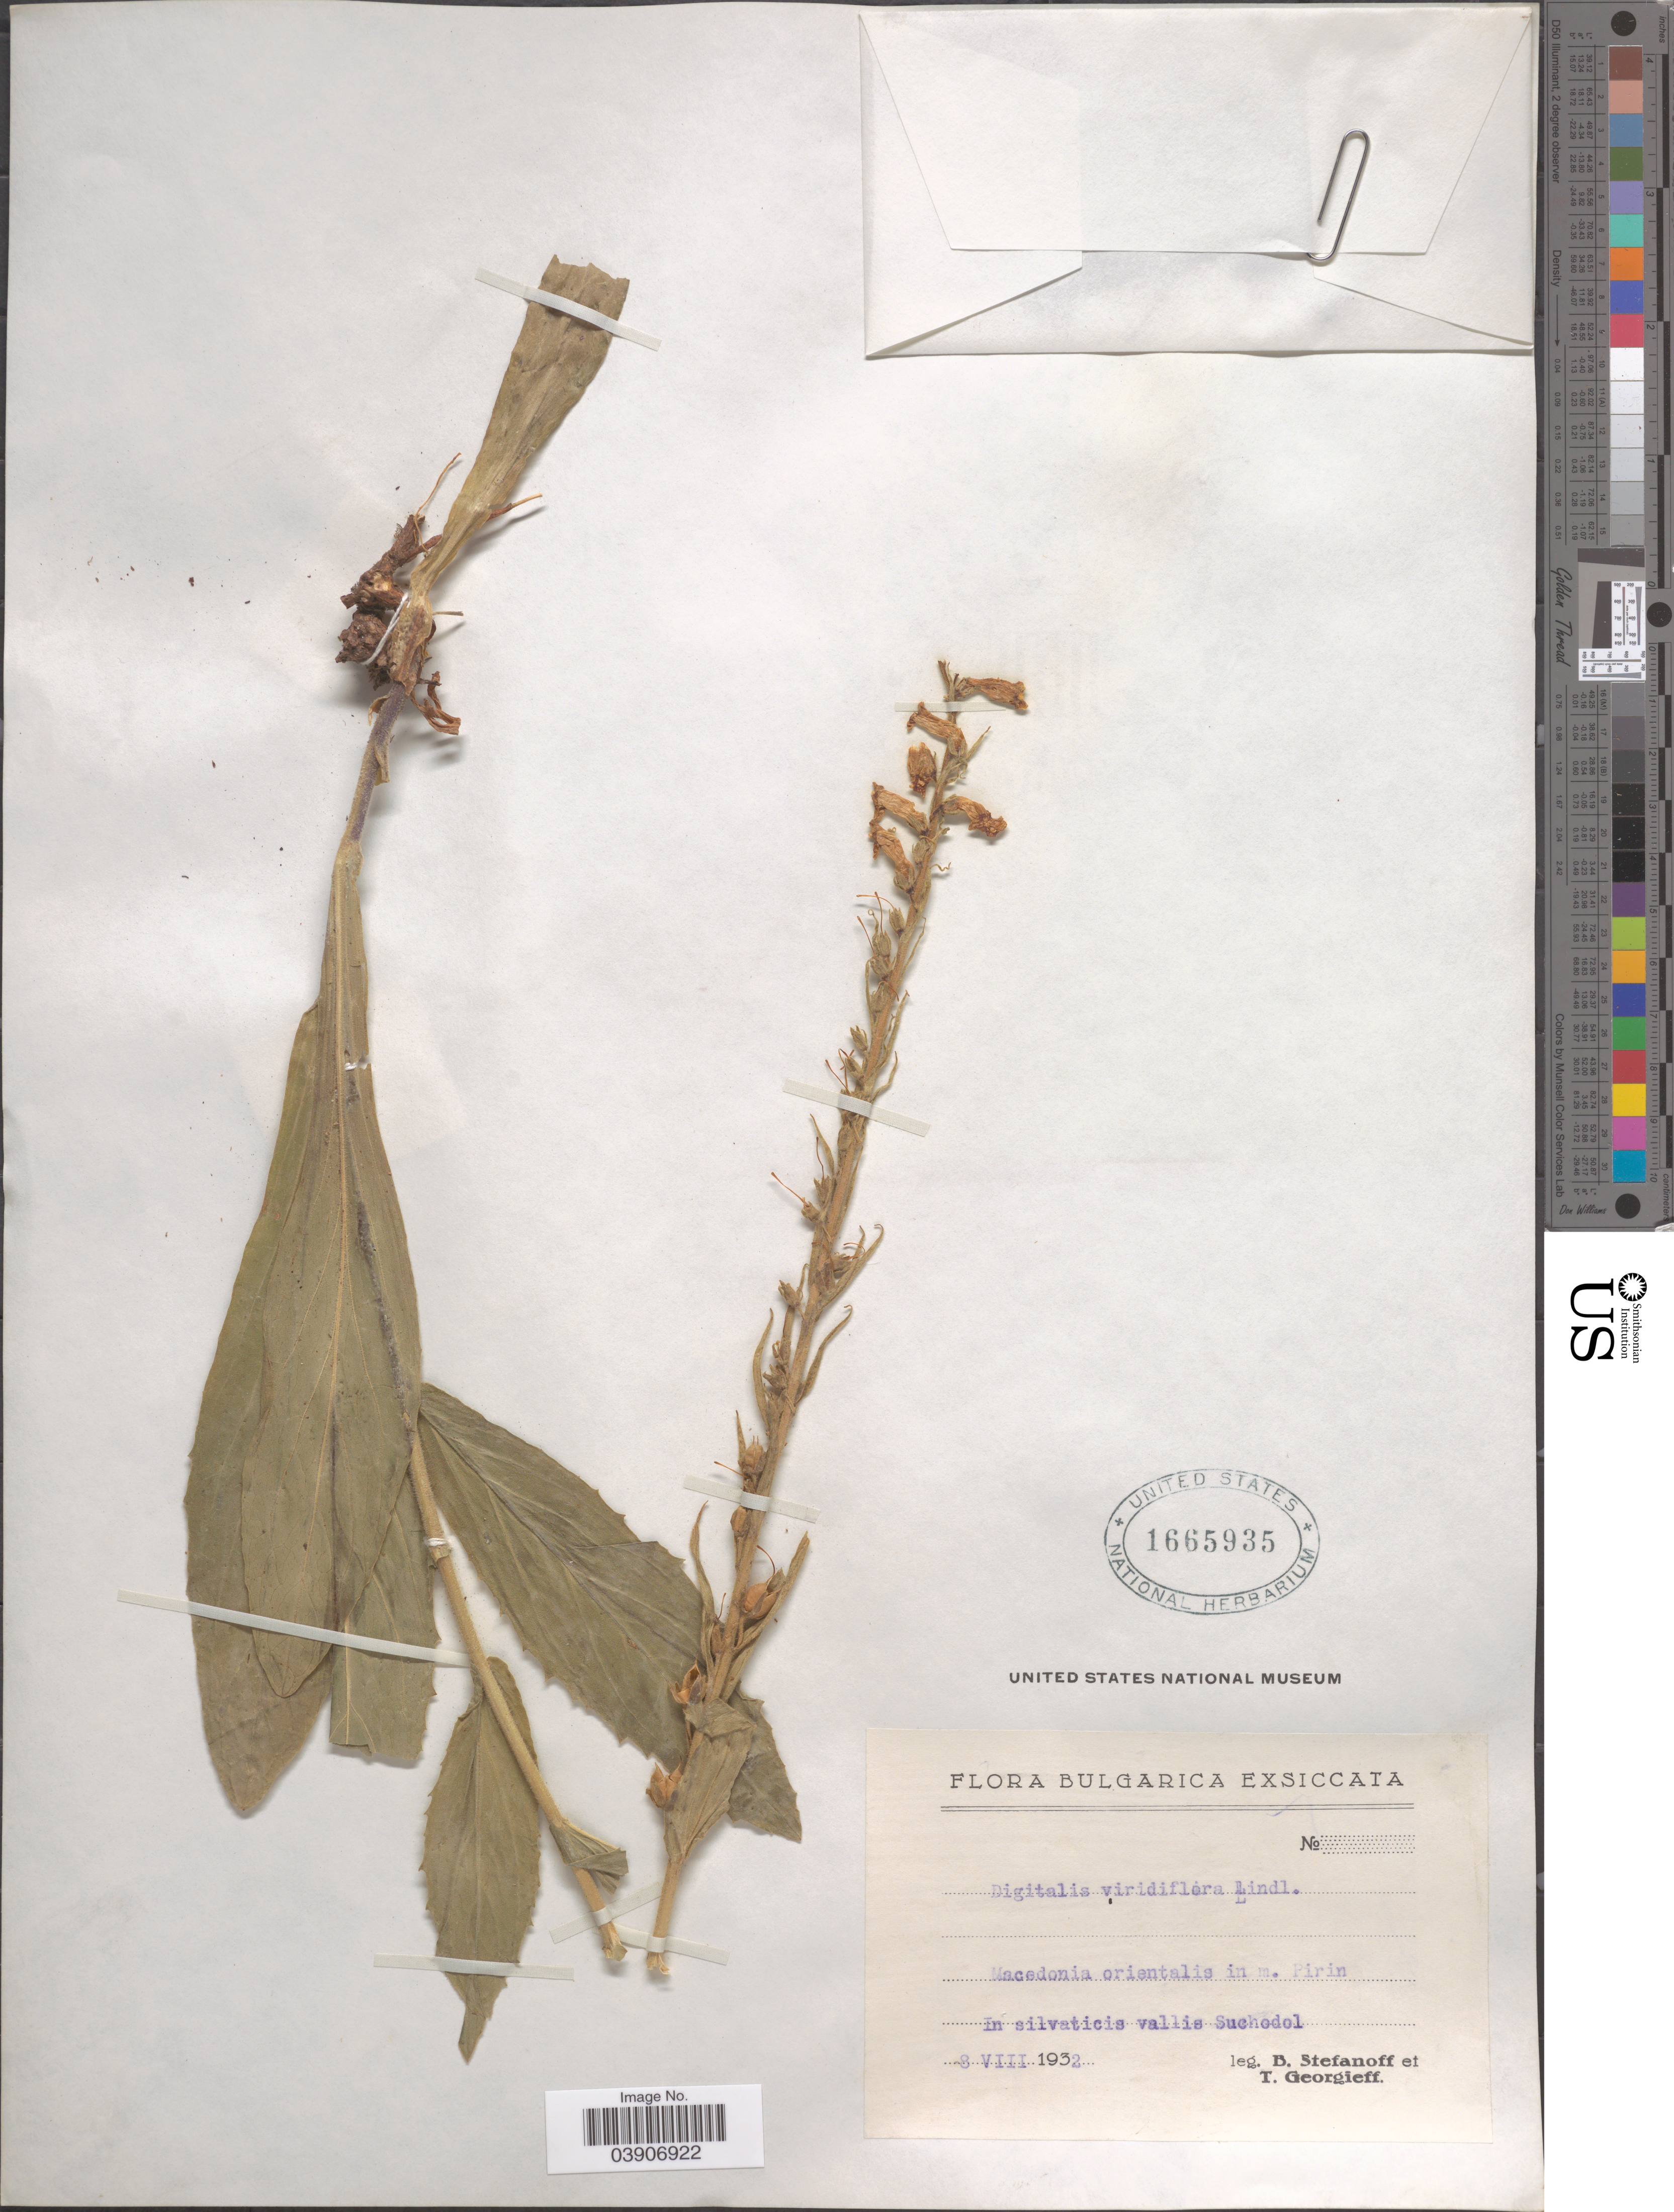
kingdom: Plantae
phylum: Tracheophyta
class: Magnoliopsida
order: Lamiales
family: Plantaginaceae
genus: Digitalis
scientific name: Digitalis viridiflora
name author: Lindl.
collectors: B. Stefanoff & T. Georgieff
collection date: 1932-08-08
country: Bulgaria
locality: Bulgarica. Macedonia orientalis in m. Pirin. In silvaticis vallis Suchodol.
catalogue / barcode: US 1665935